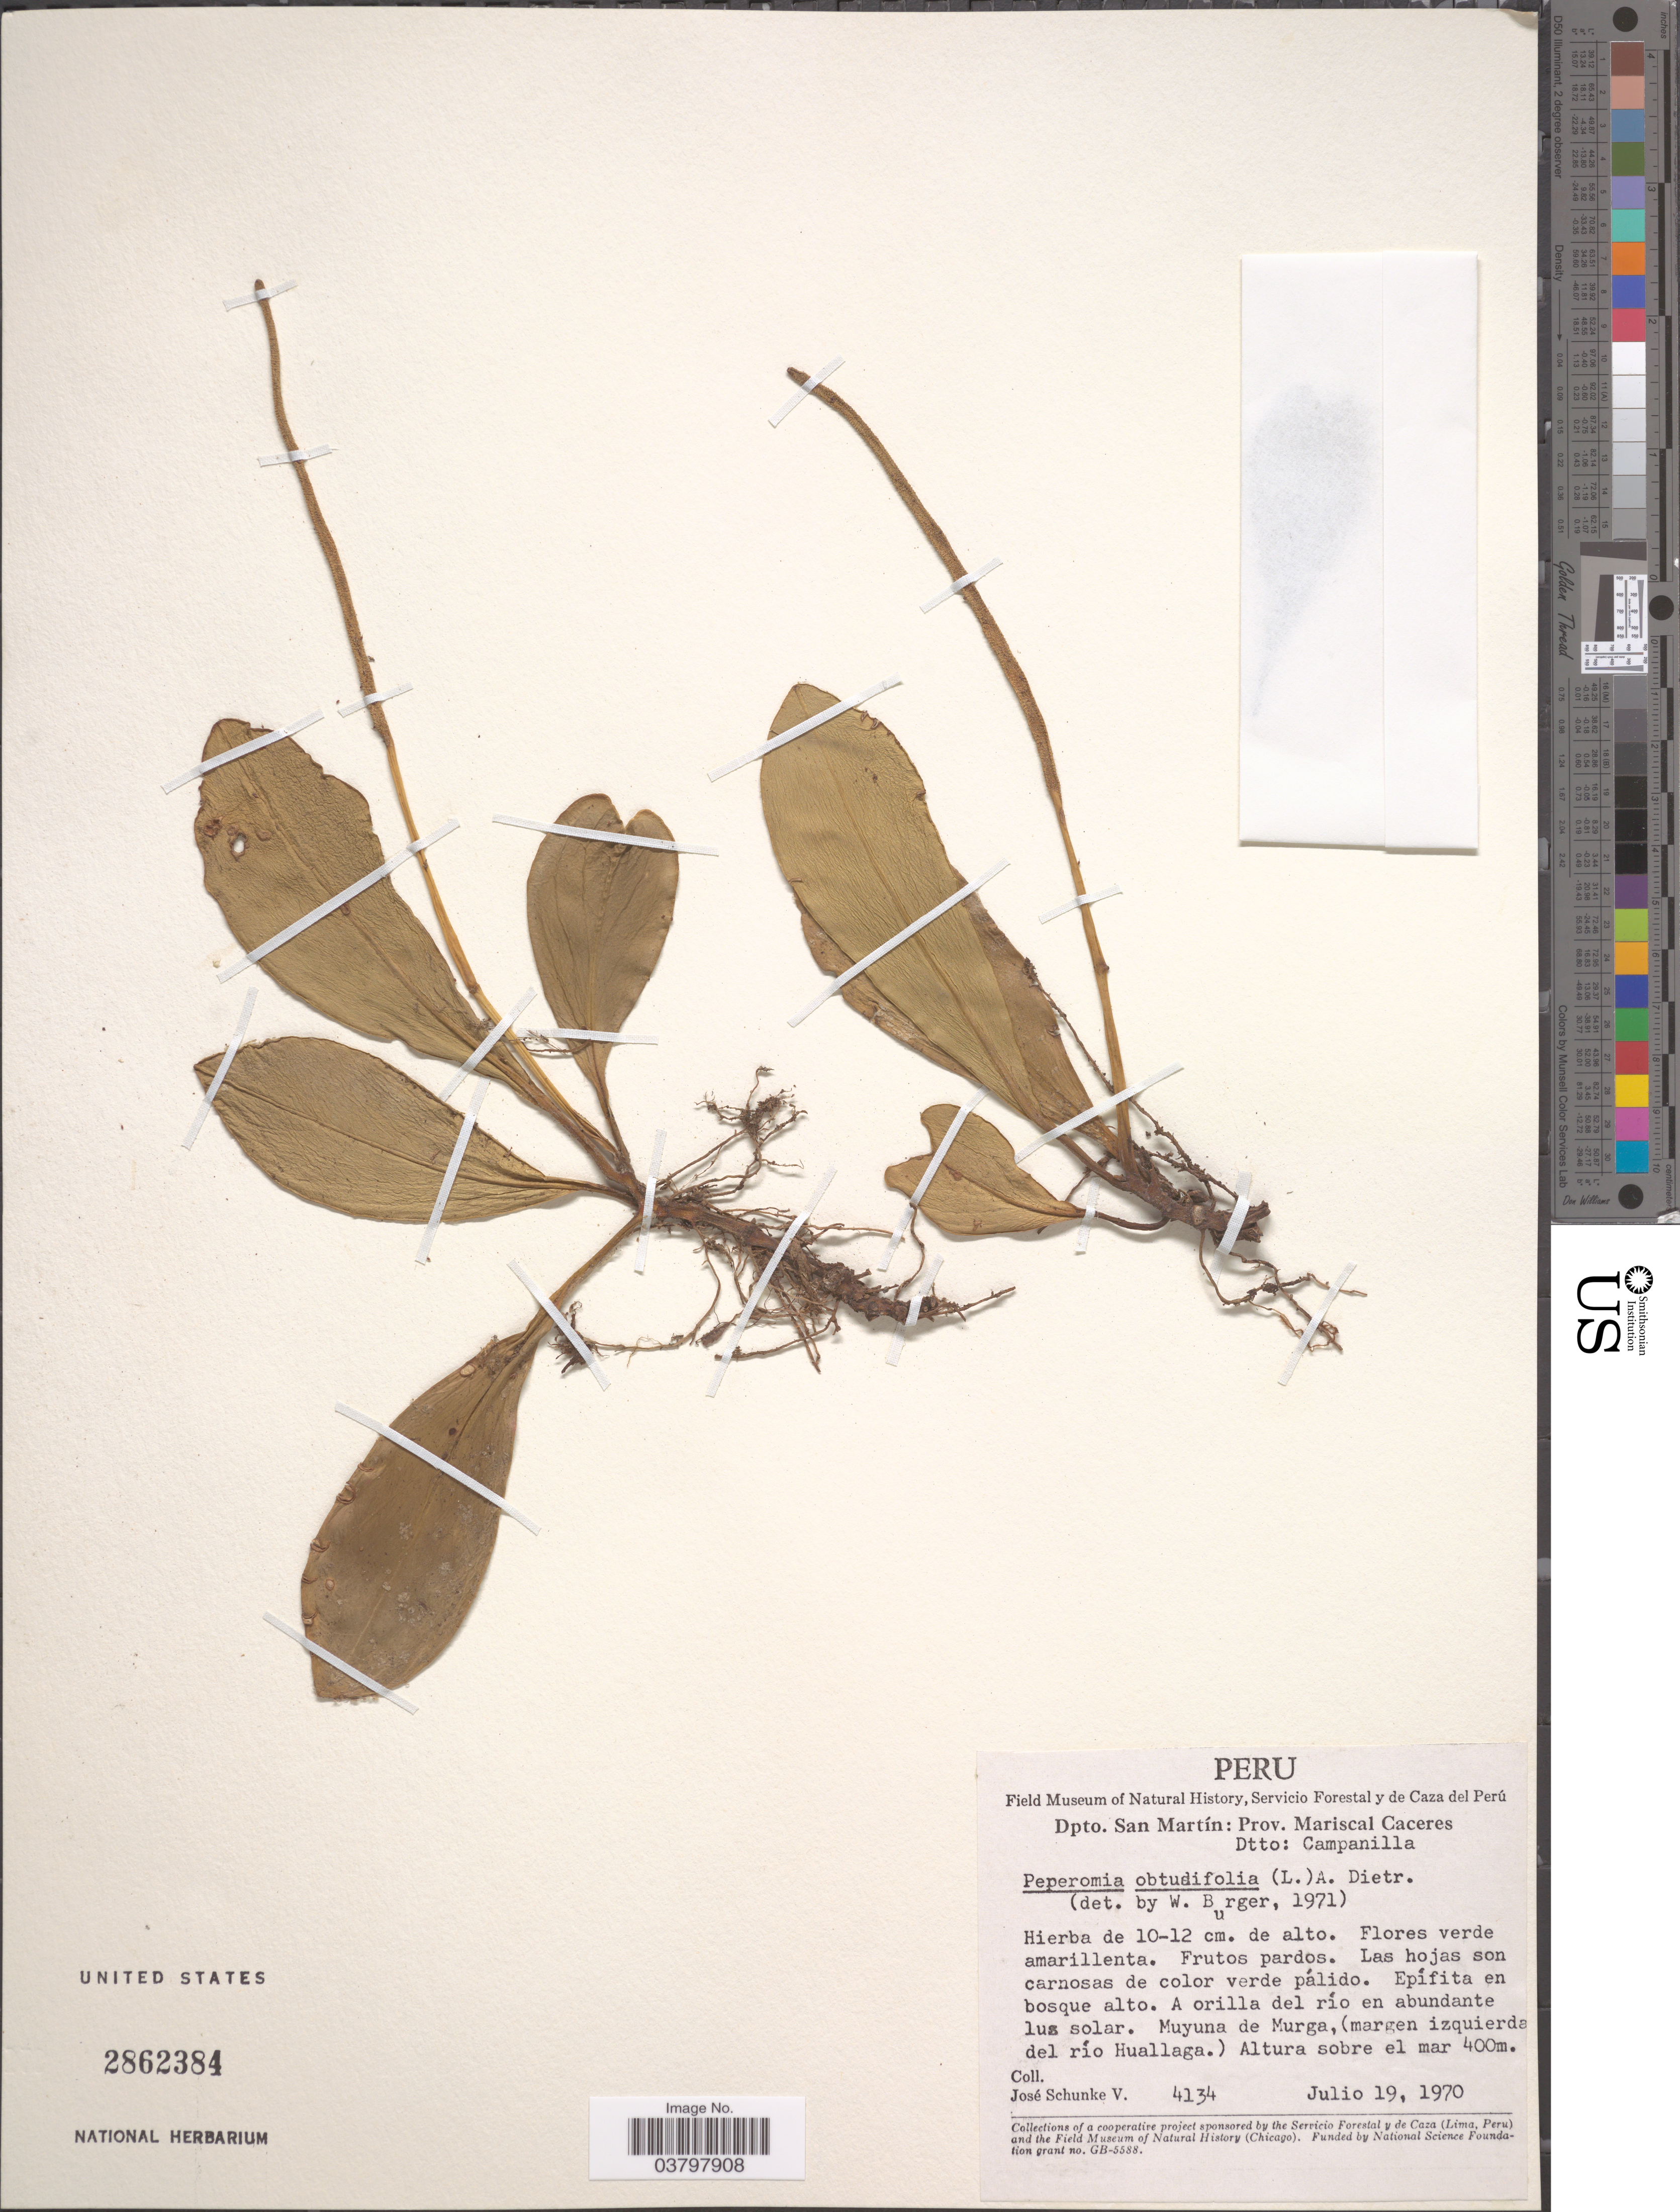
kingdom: Plantae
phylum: Tracheophyta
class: Magnoliopsida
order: Piperales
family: Piperaceae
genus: Peperomia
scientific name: Peperomia obtusifolia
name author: (L.) A. Dietr.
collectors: J. Schunke Vigo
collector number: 4134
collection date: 1970-07-19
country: Peru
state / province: San Martín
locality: Dpto. San Martín: Prov: Mariscal Caceres. Dtto: Campanilla. A orilla del río en abundante lus solar. Muyuna de Murga, (margen izquierda del río Huallaga).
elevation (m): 400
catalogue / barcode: US 2862384